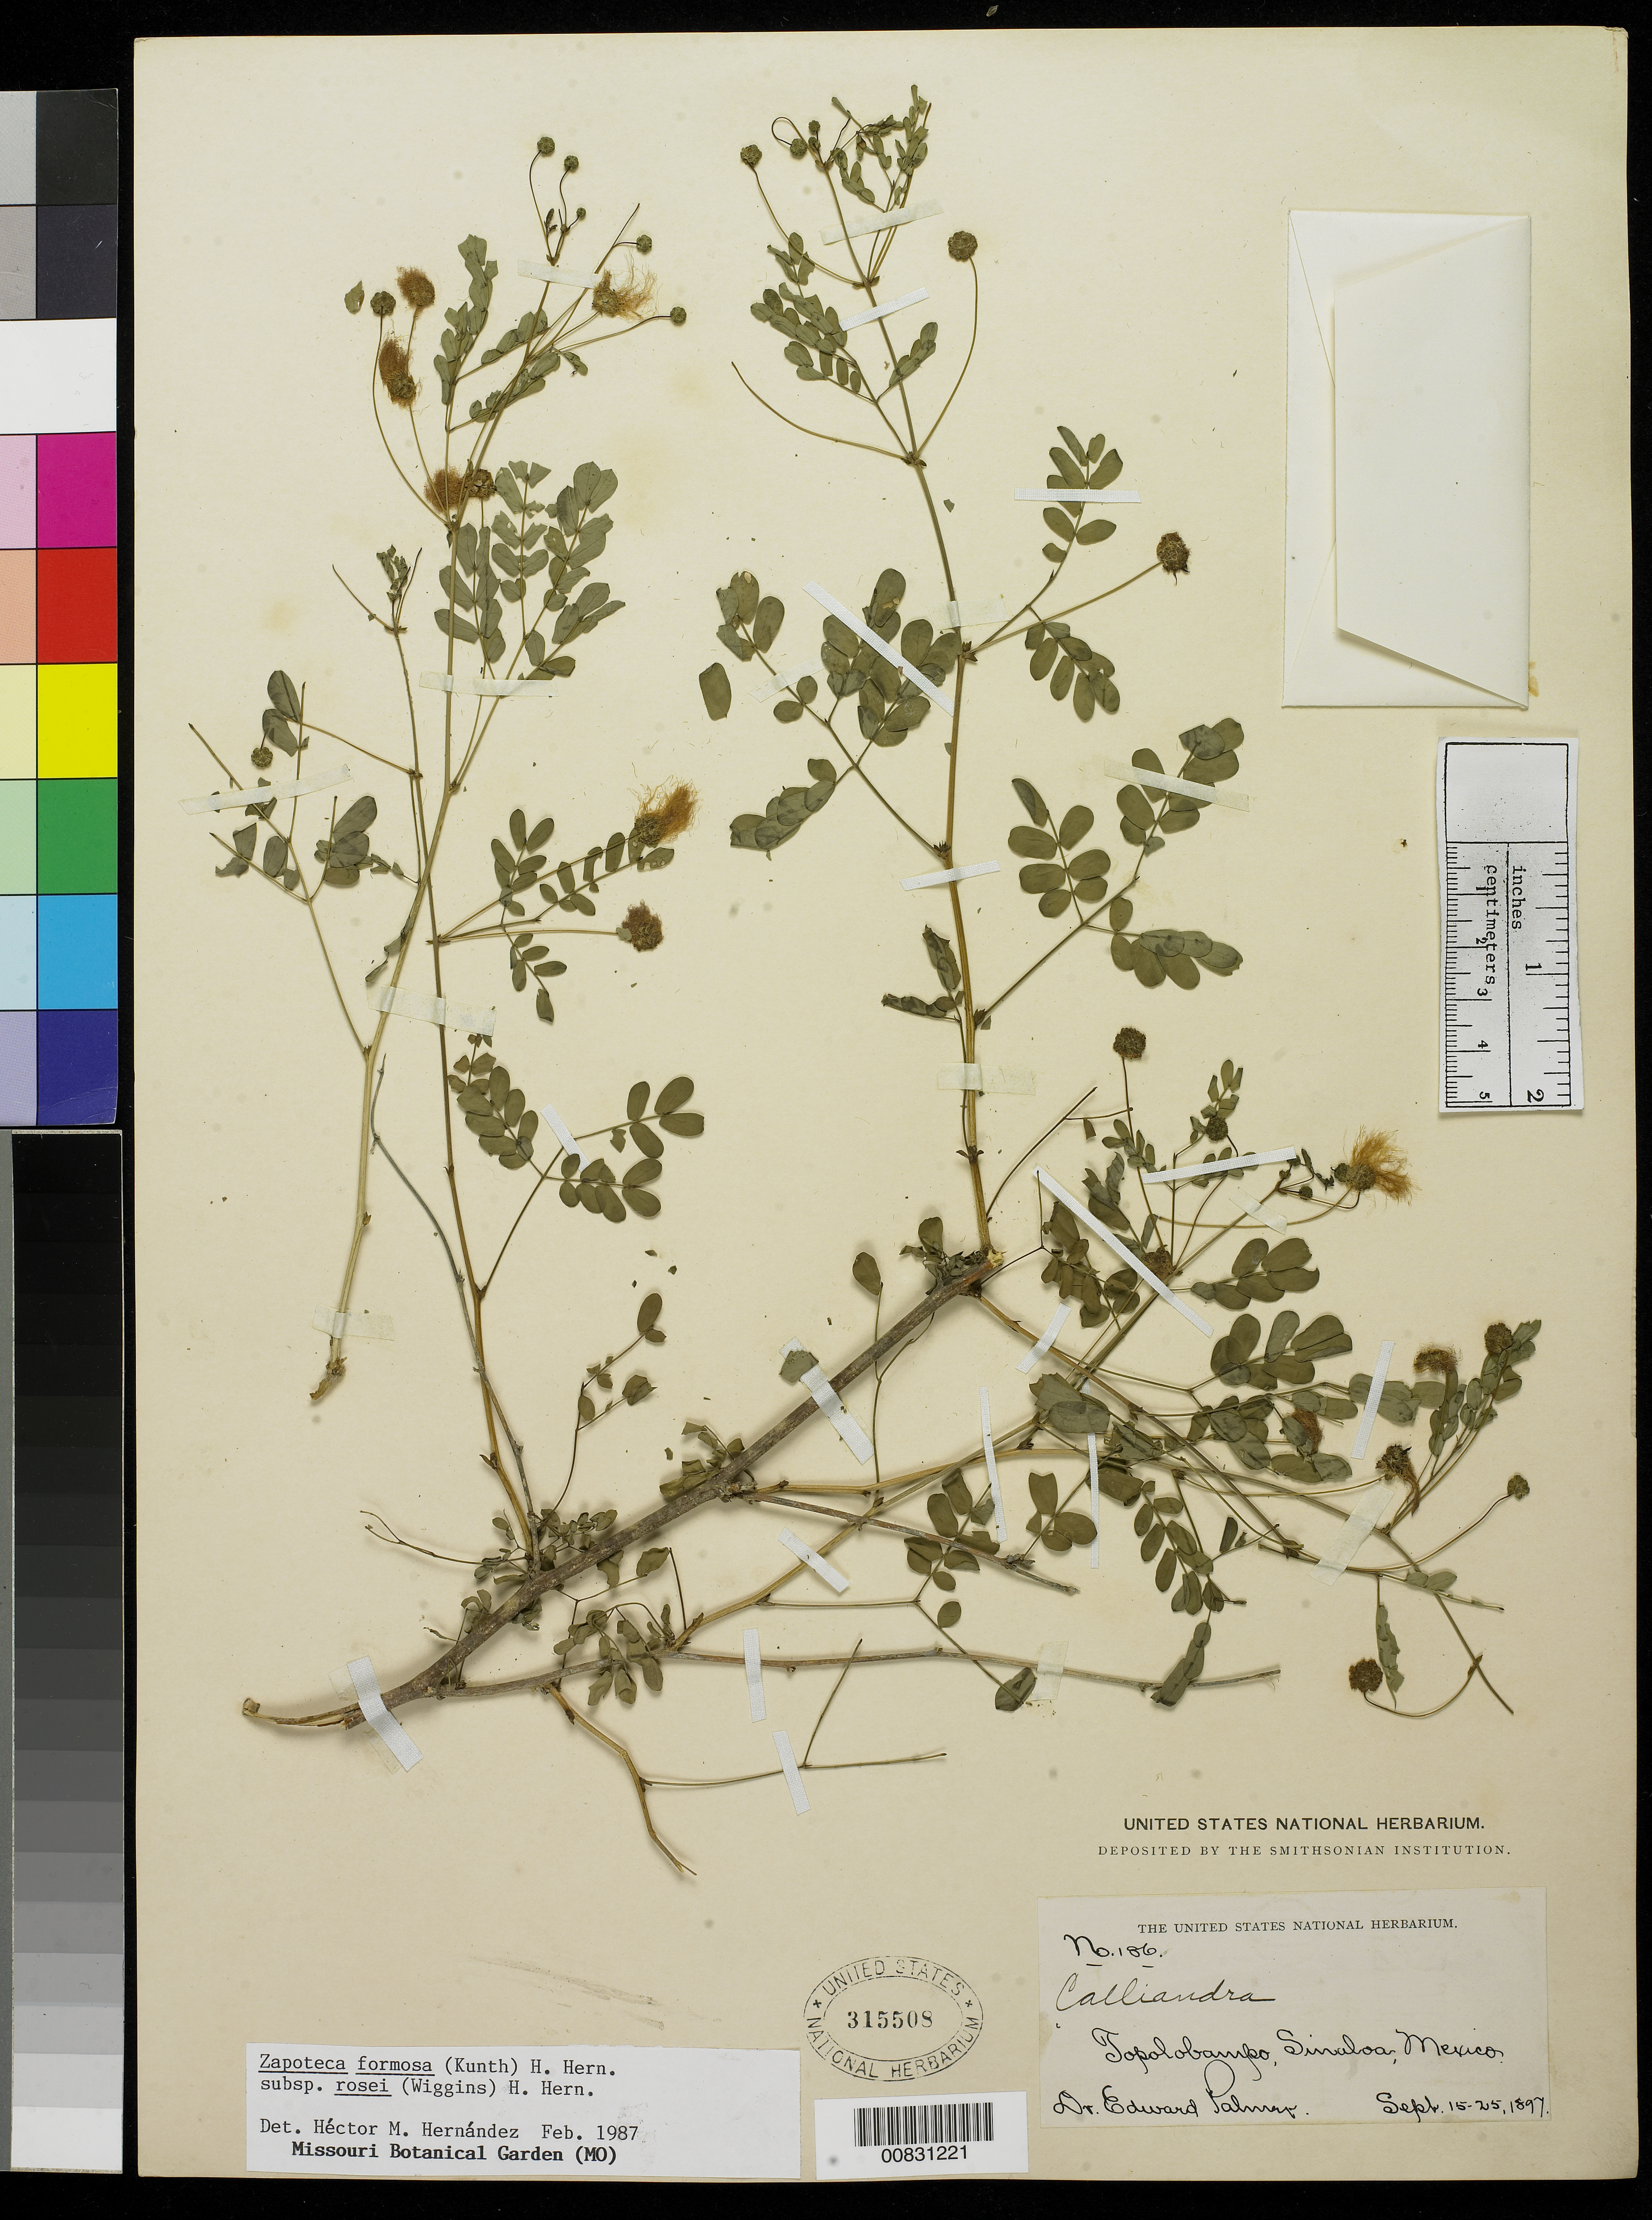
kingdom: Plantae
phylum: Tracheophyta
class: Magnoliopsida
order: Fabales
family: Fabaceae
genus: Zapoteca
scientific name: Zapoteca formosa subsp. rosei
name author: (Wiggins) H.M. Hern.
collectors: E. Palmer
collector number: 186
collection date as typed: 15 Sep 1897 to 25 Sep 1897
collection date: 1897-09-15/1897-09-25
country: Mexico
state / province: Sinaloa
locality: Topolobampo, Sinaloa.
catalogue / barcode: US 315508